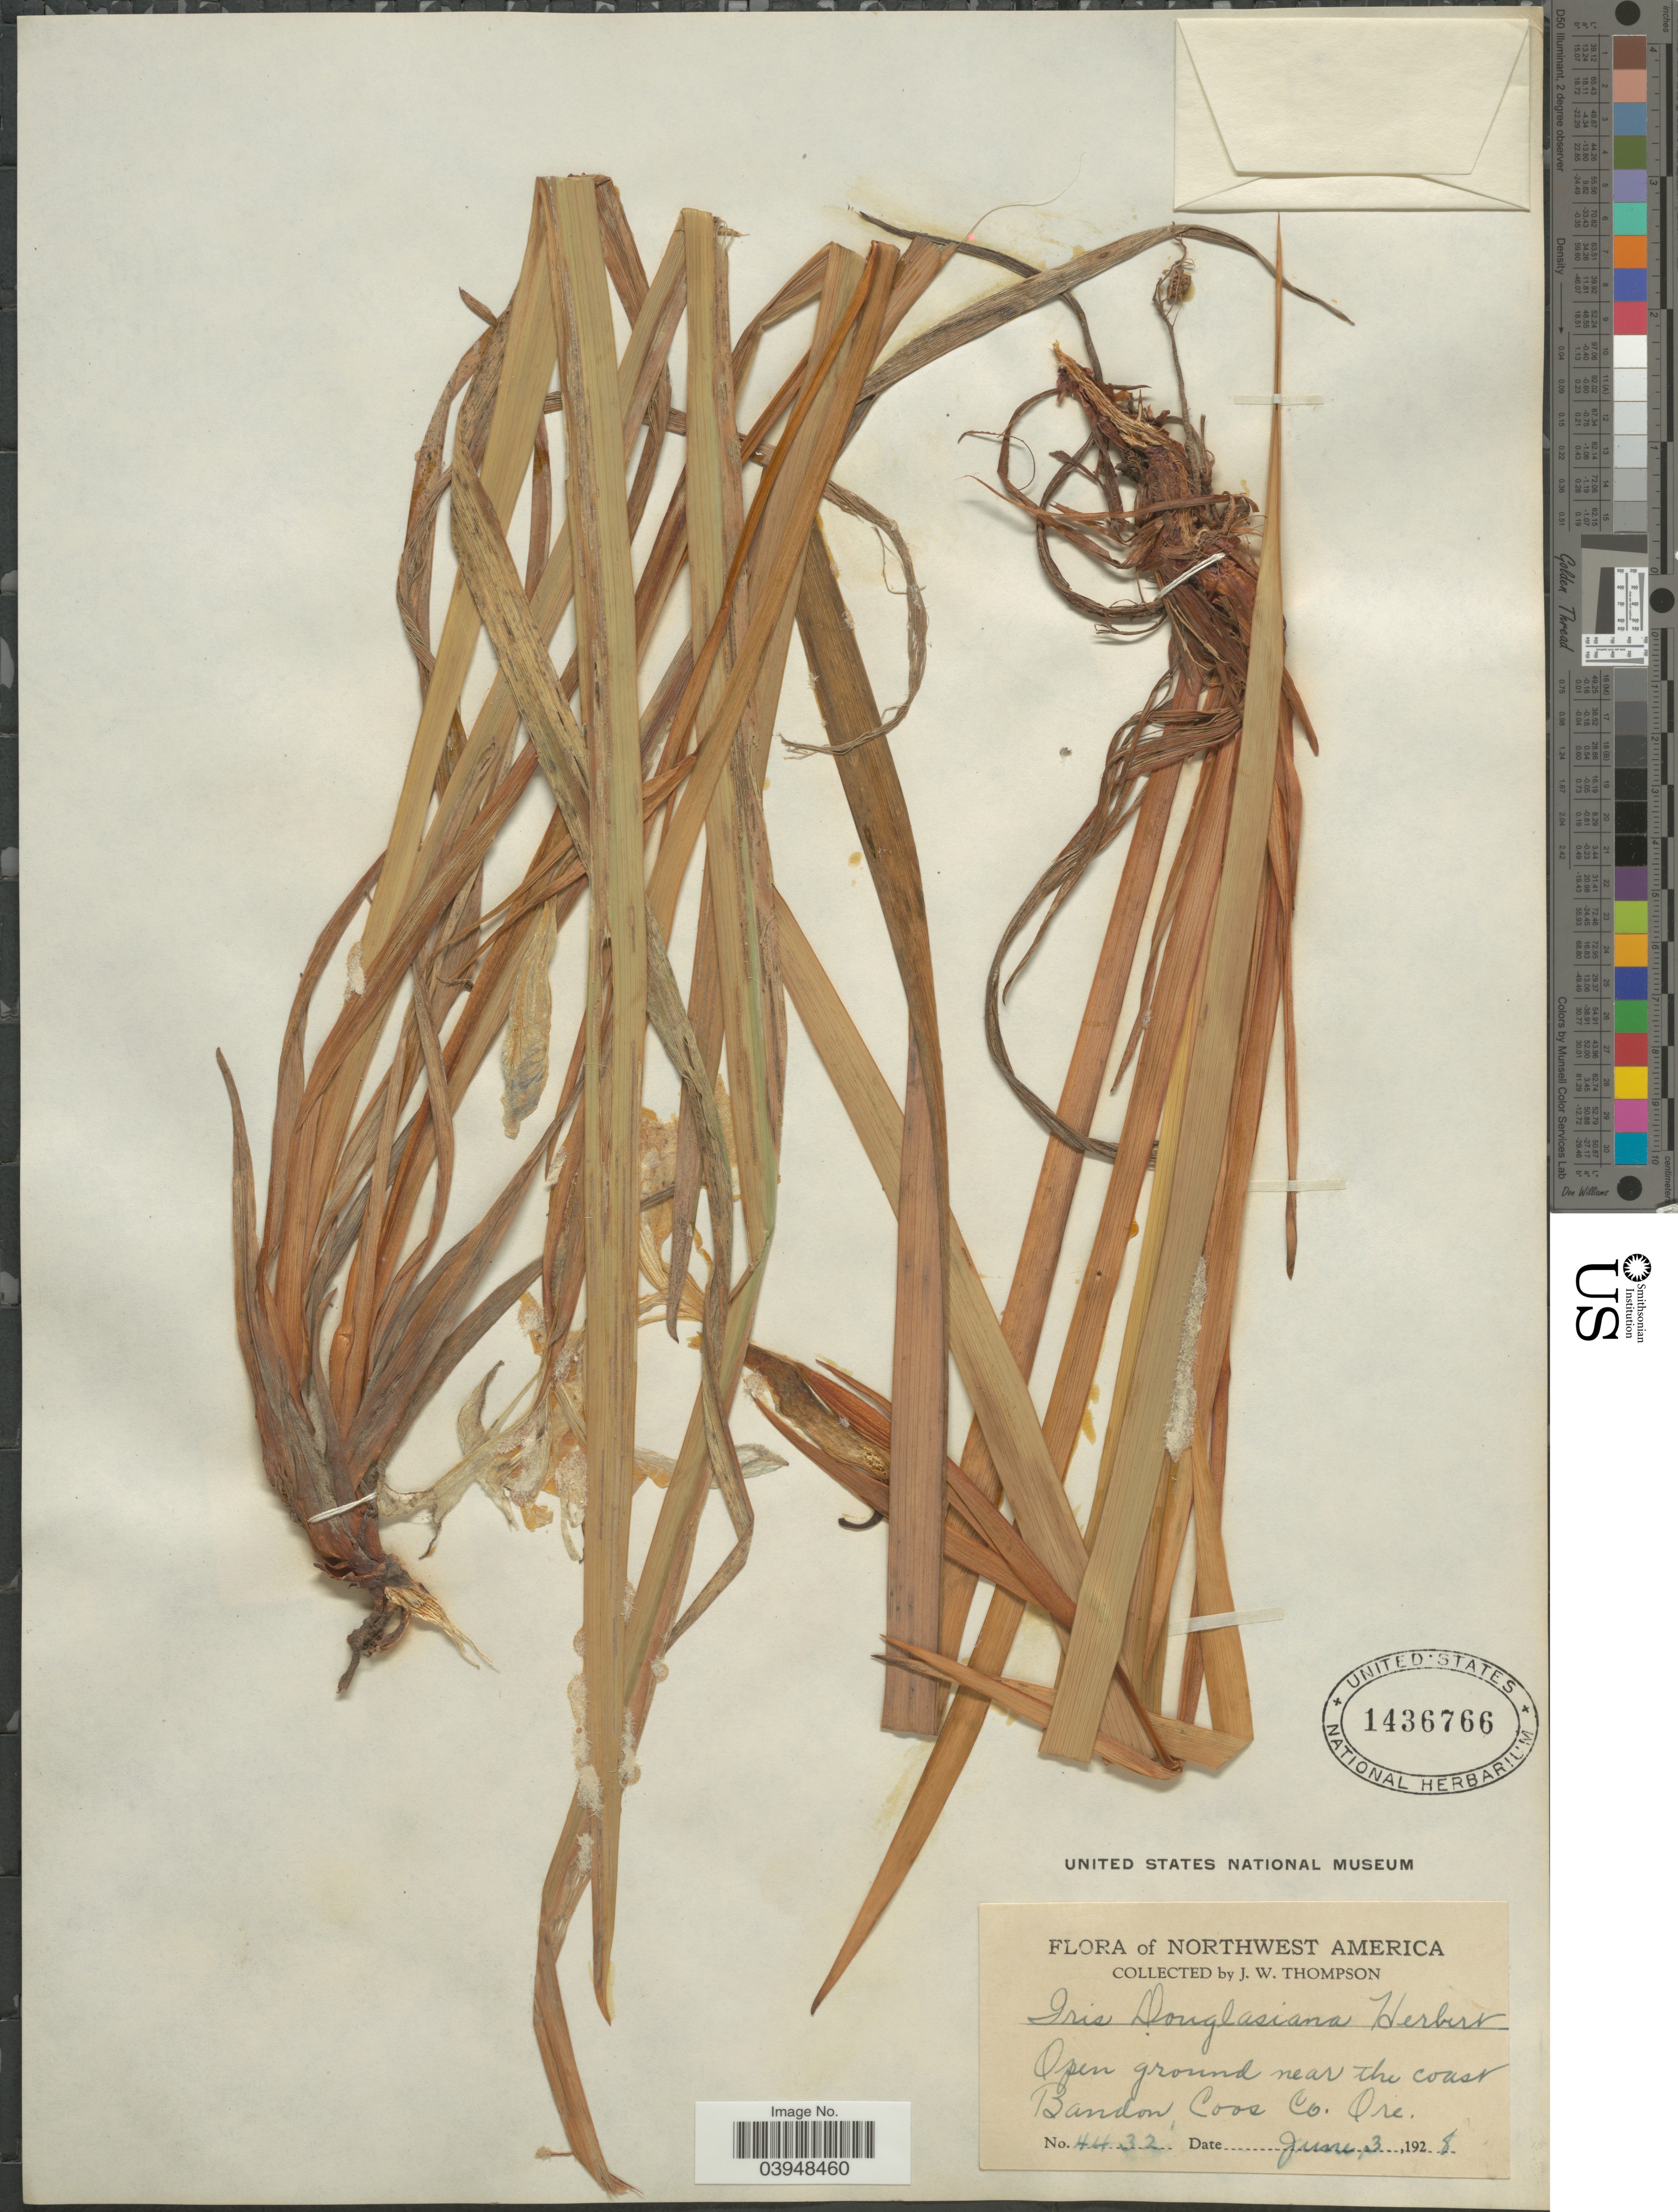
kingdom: Plantae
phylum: Tracheophyta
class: Liliopsida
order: Asparagales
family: Iridaceae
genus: Iris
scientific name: Iris douglasiana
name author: Herb.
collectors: J. Thompson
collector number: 4432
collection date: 1928-06-03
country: United States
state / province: Oregon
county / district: Coos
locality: Northwest America. Open ground near the coast Bandon, Coos Co.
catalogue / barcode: US 1436766